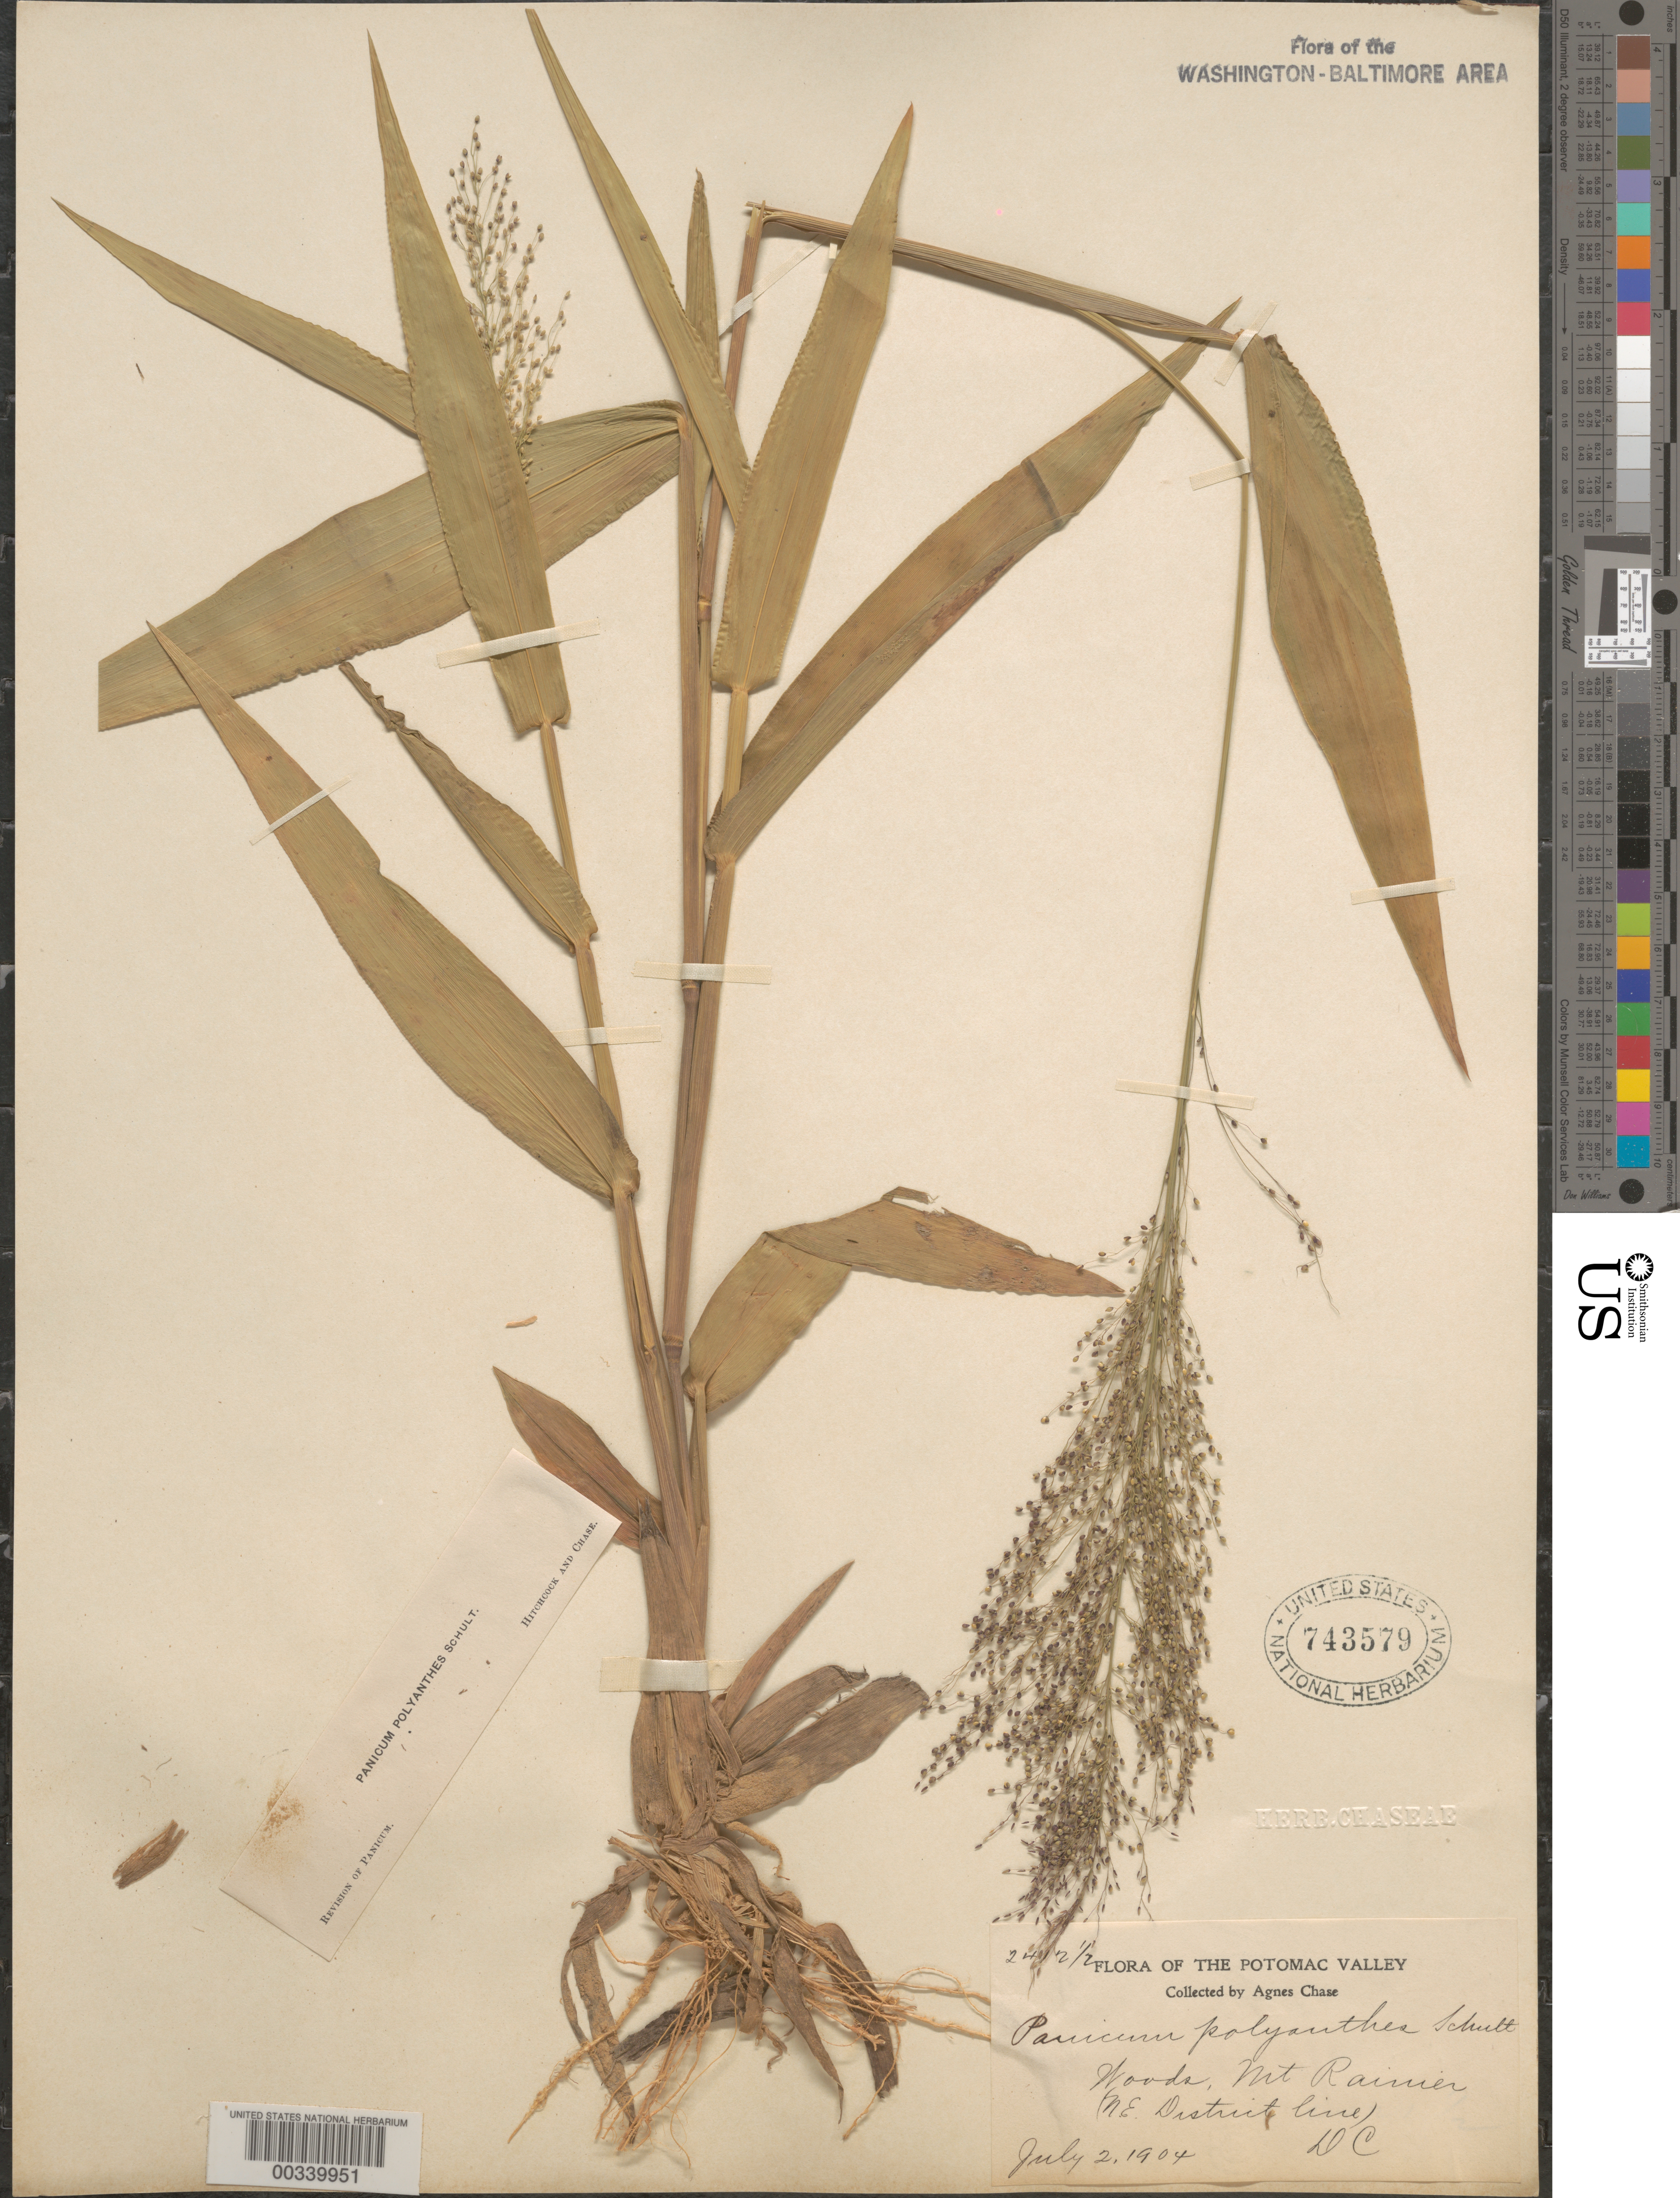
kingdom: Plantae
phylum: Tracheophyta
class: Liliopsida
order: Poales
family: Poaceae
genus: Dichanthelium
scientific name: Dichanthelium sphaerocarpon var. isophyllum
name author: (Scribn.) Gould & C.A. Clark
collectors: A. Chase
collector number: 2412.5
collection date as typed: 02 Jul 1904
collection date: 1904-07-02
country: United States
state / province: District of Columbia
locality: Mt. Rainier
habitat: Woods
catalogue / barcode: US 743579